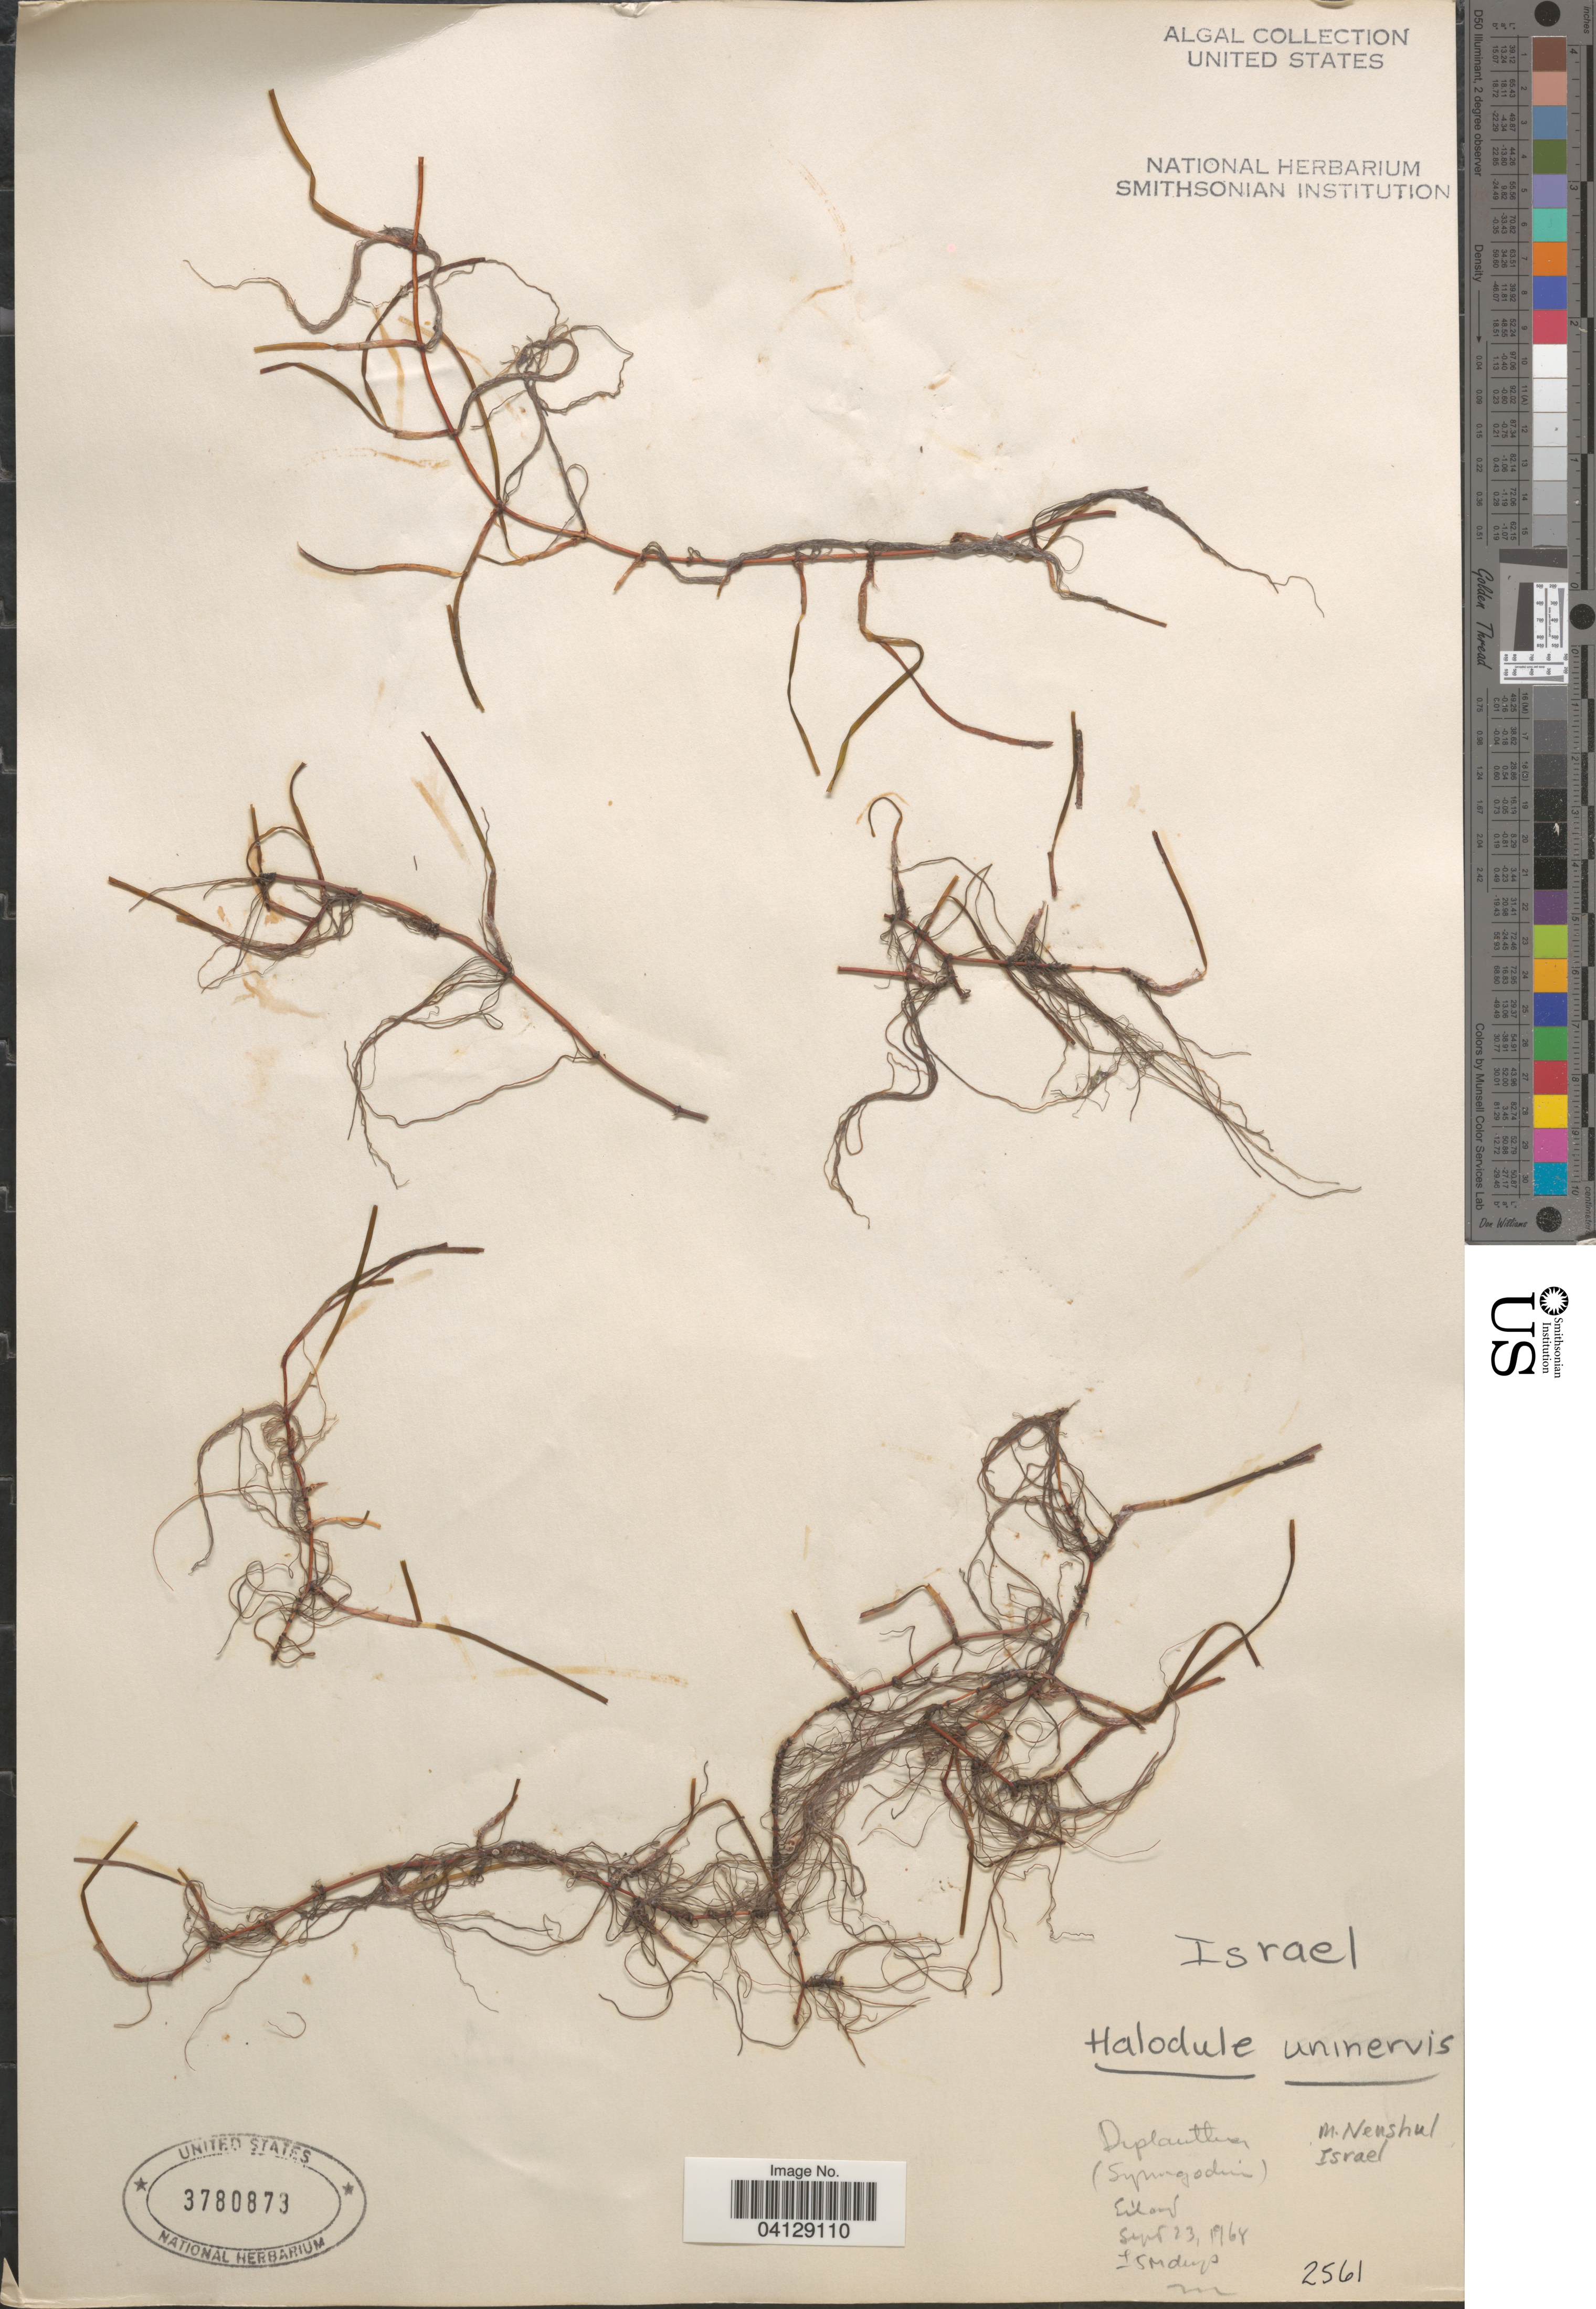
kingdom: Plantae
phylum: Tracheophyta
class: Liliopsida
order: Alismatales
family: Cymodoceaceae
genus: Halodule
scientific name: Halodule uninervis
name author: (Forssk.) Asch.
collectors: M. Neushul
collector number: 2561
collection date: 1968-09-23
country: Israel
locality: Eilat.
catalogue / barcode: US 3780873